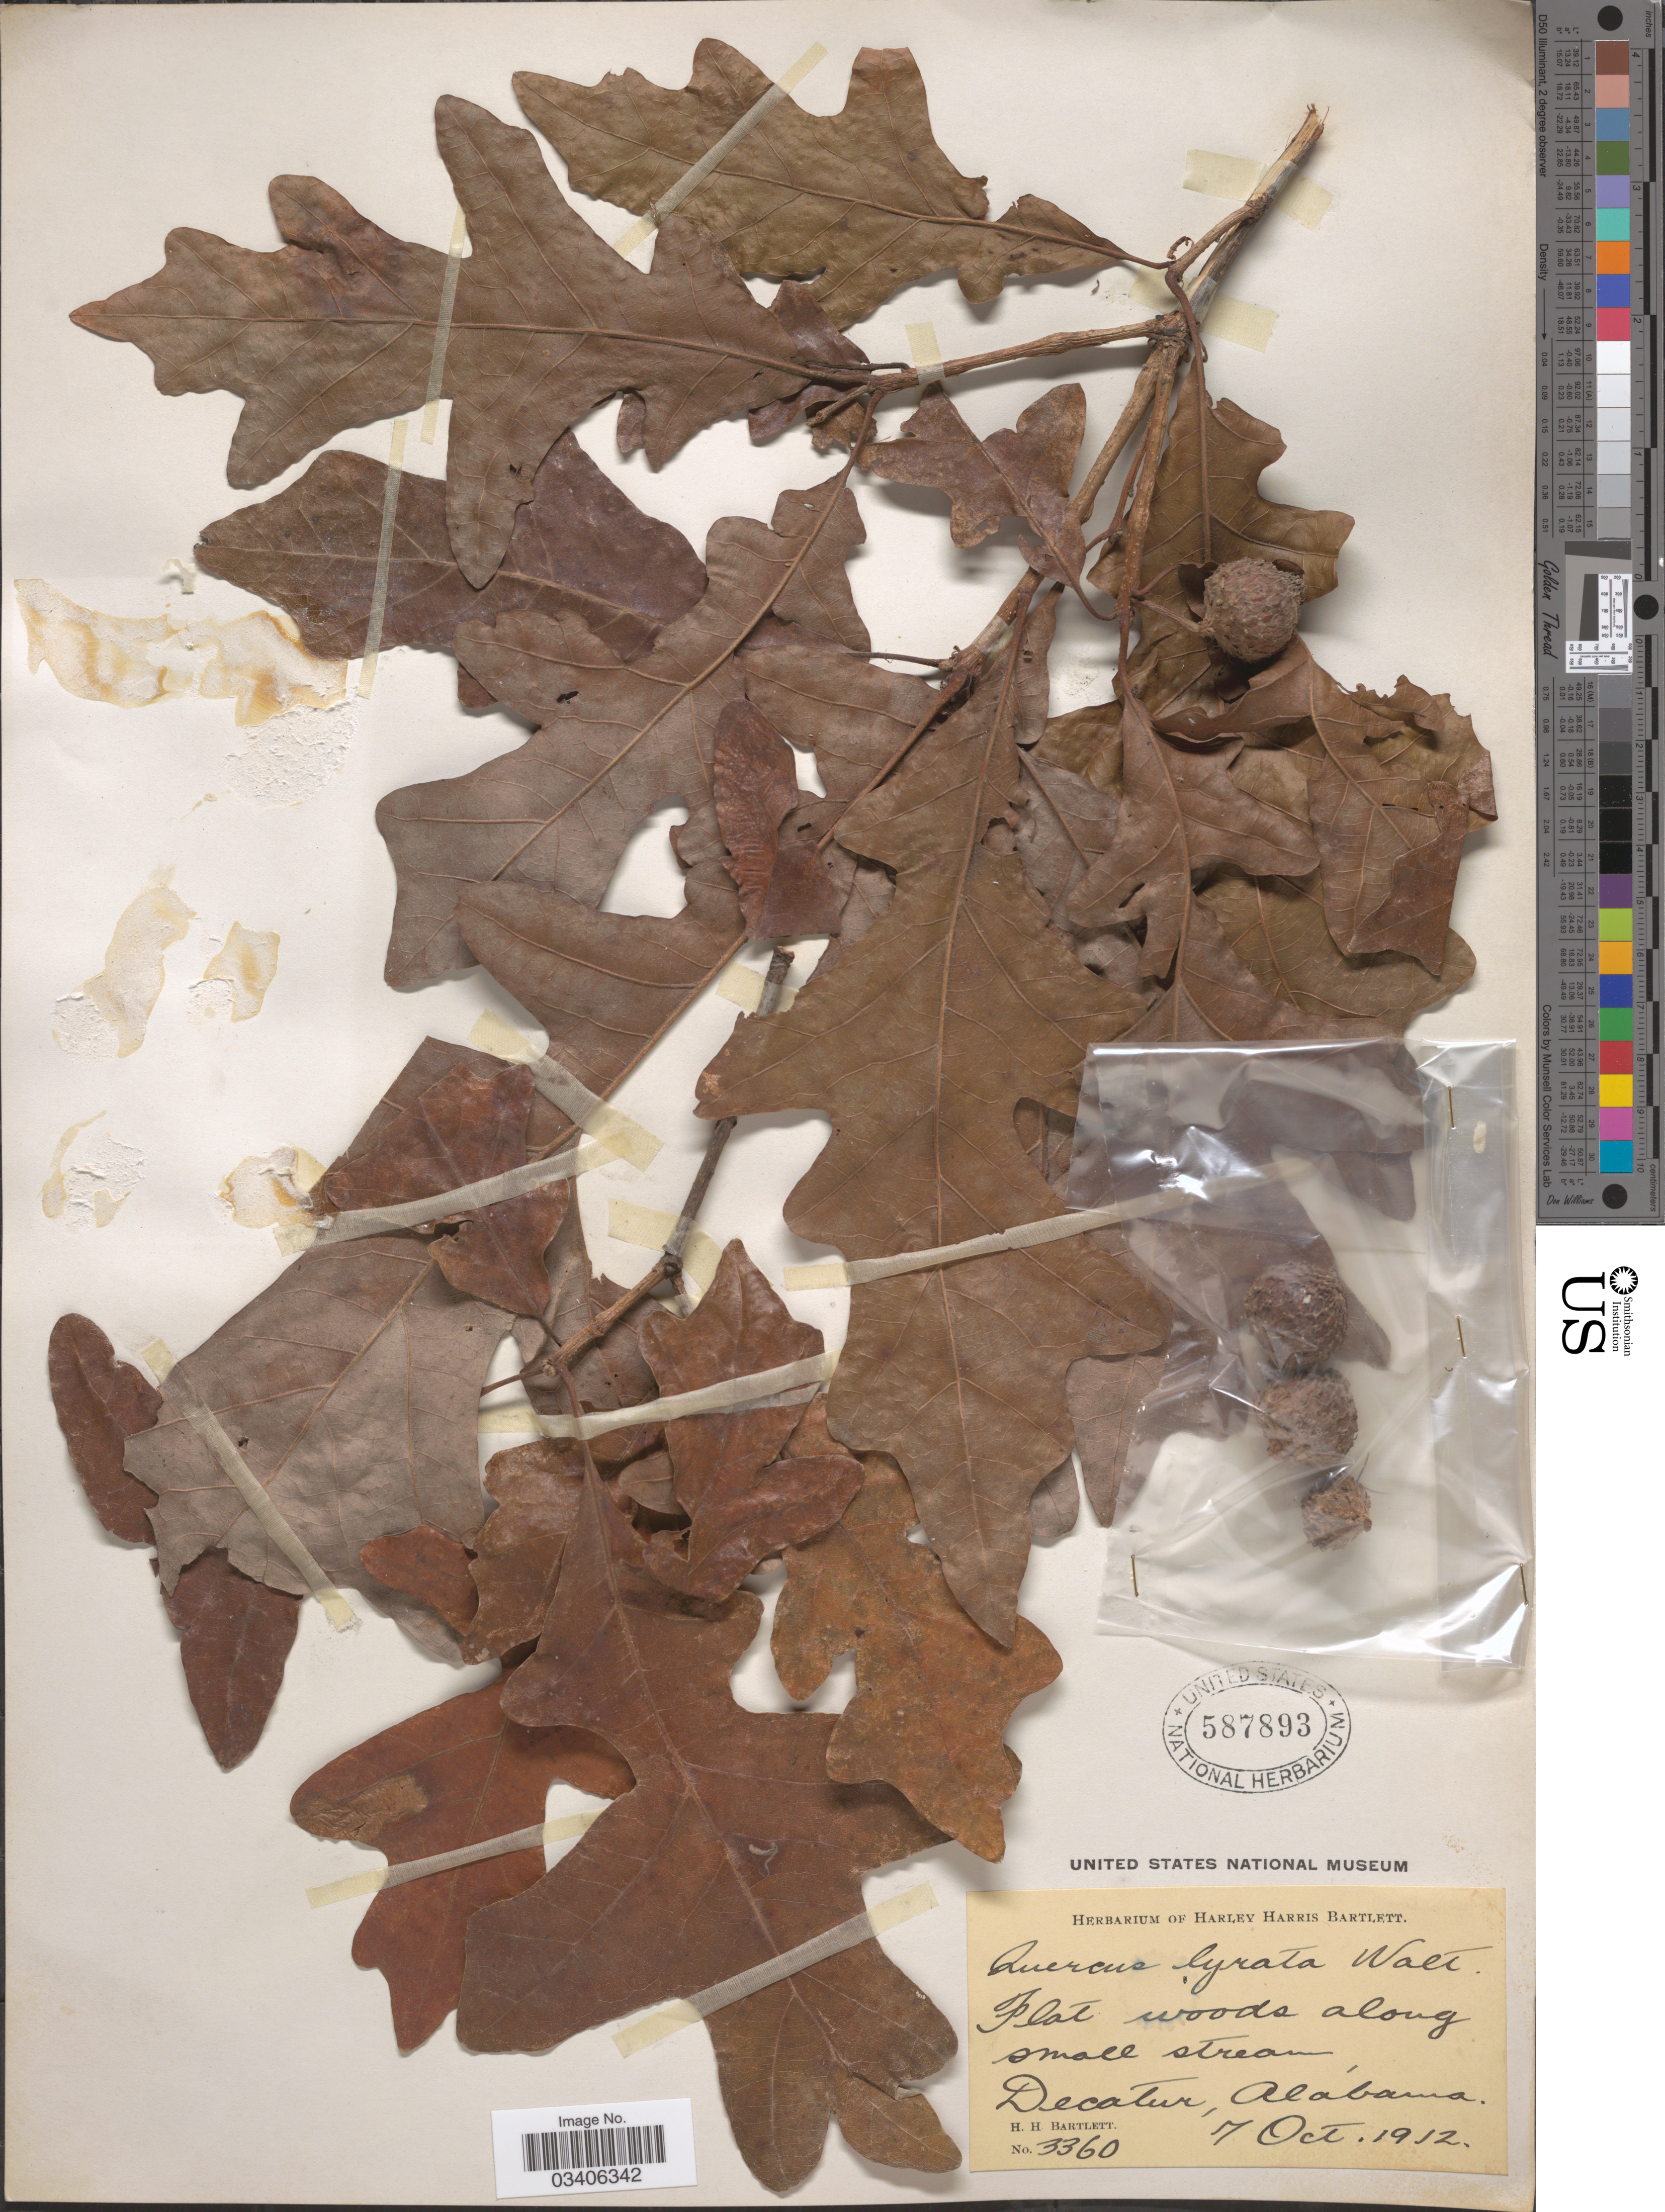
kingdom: Plantae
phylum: Tracheophyta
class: Magnoliopsida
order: Fagales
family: Fagaceae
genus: Quercus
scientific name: Quercus lyrata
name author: Walter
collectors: H. H. Bartlett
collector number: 3360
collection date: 1912-10-07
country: United States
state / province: Alabama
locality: Decatur.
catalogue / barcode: US 587893